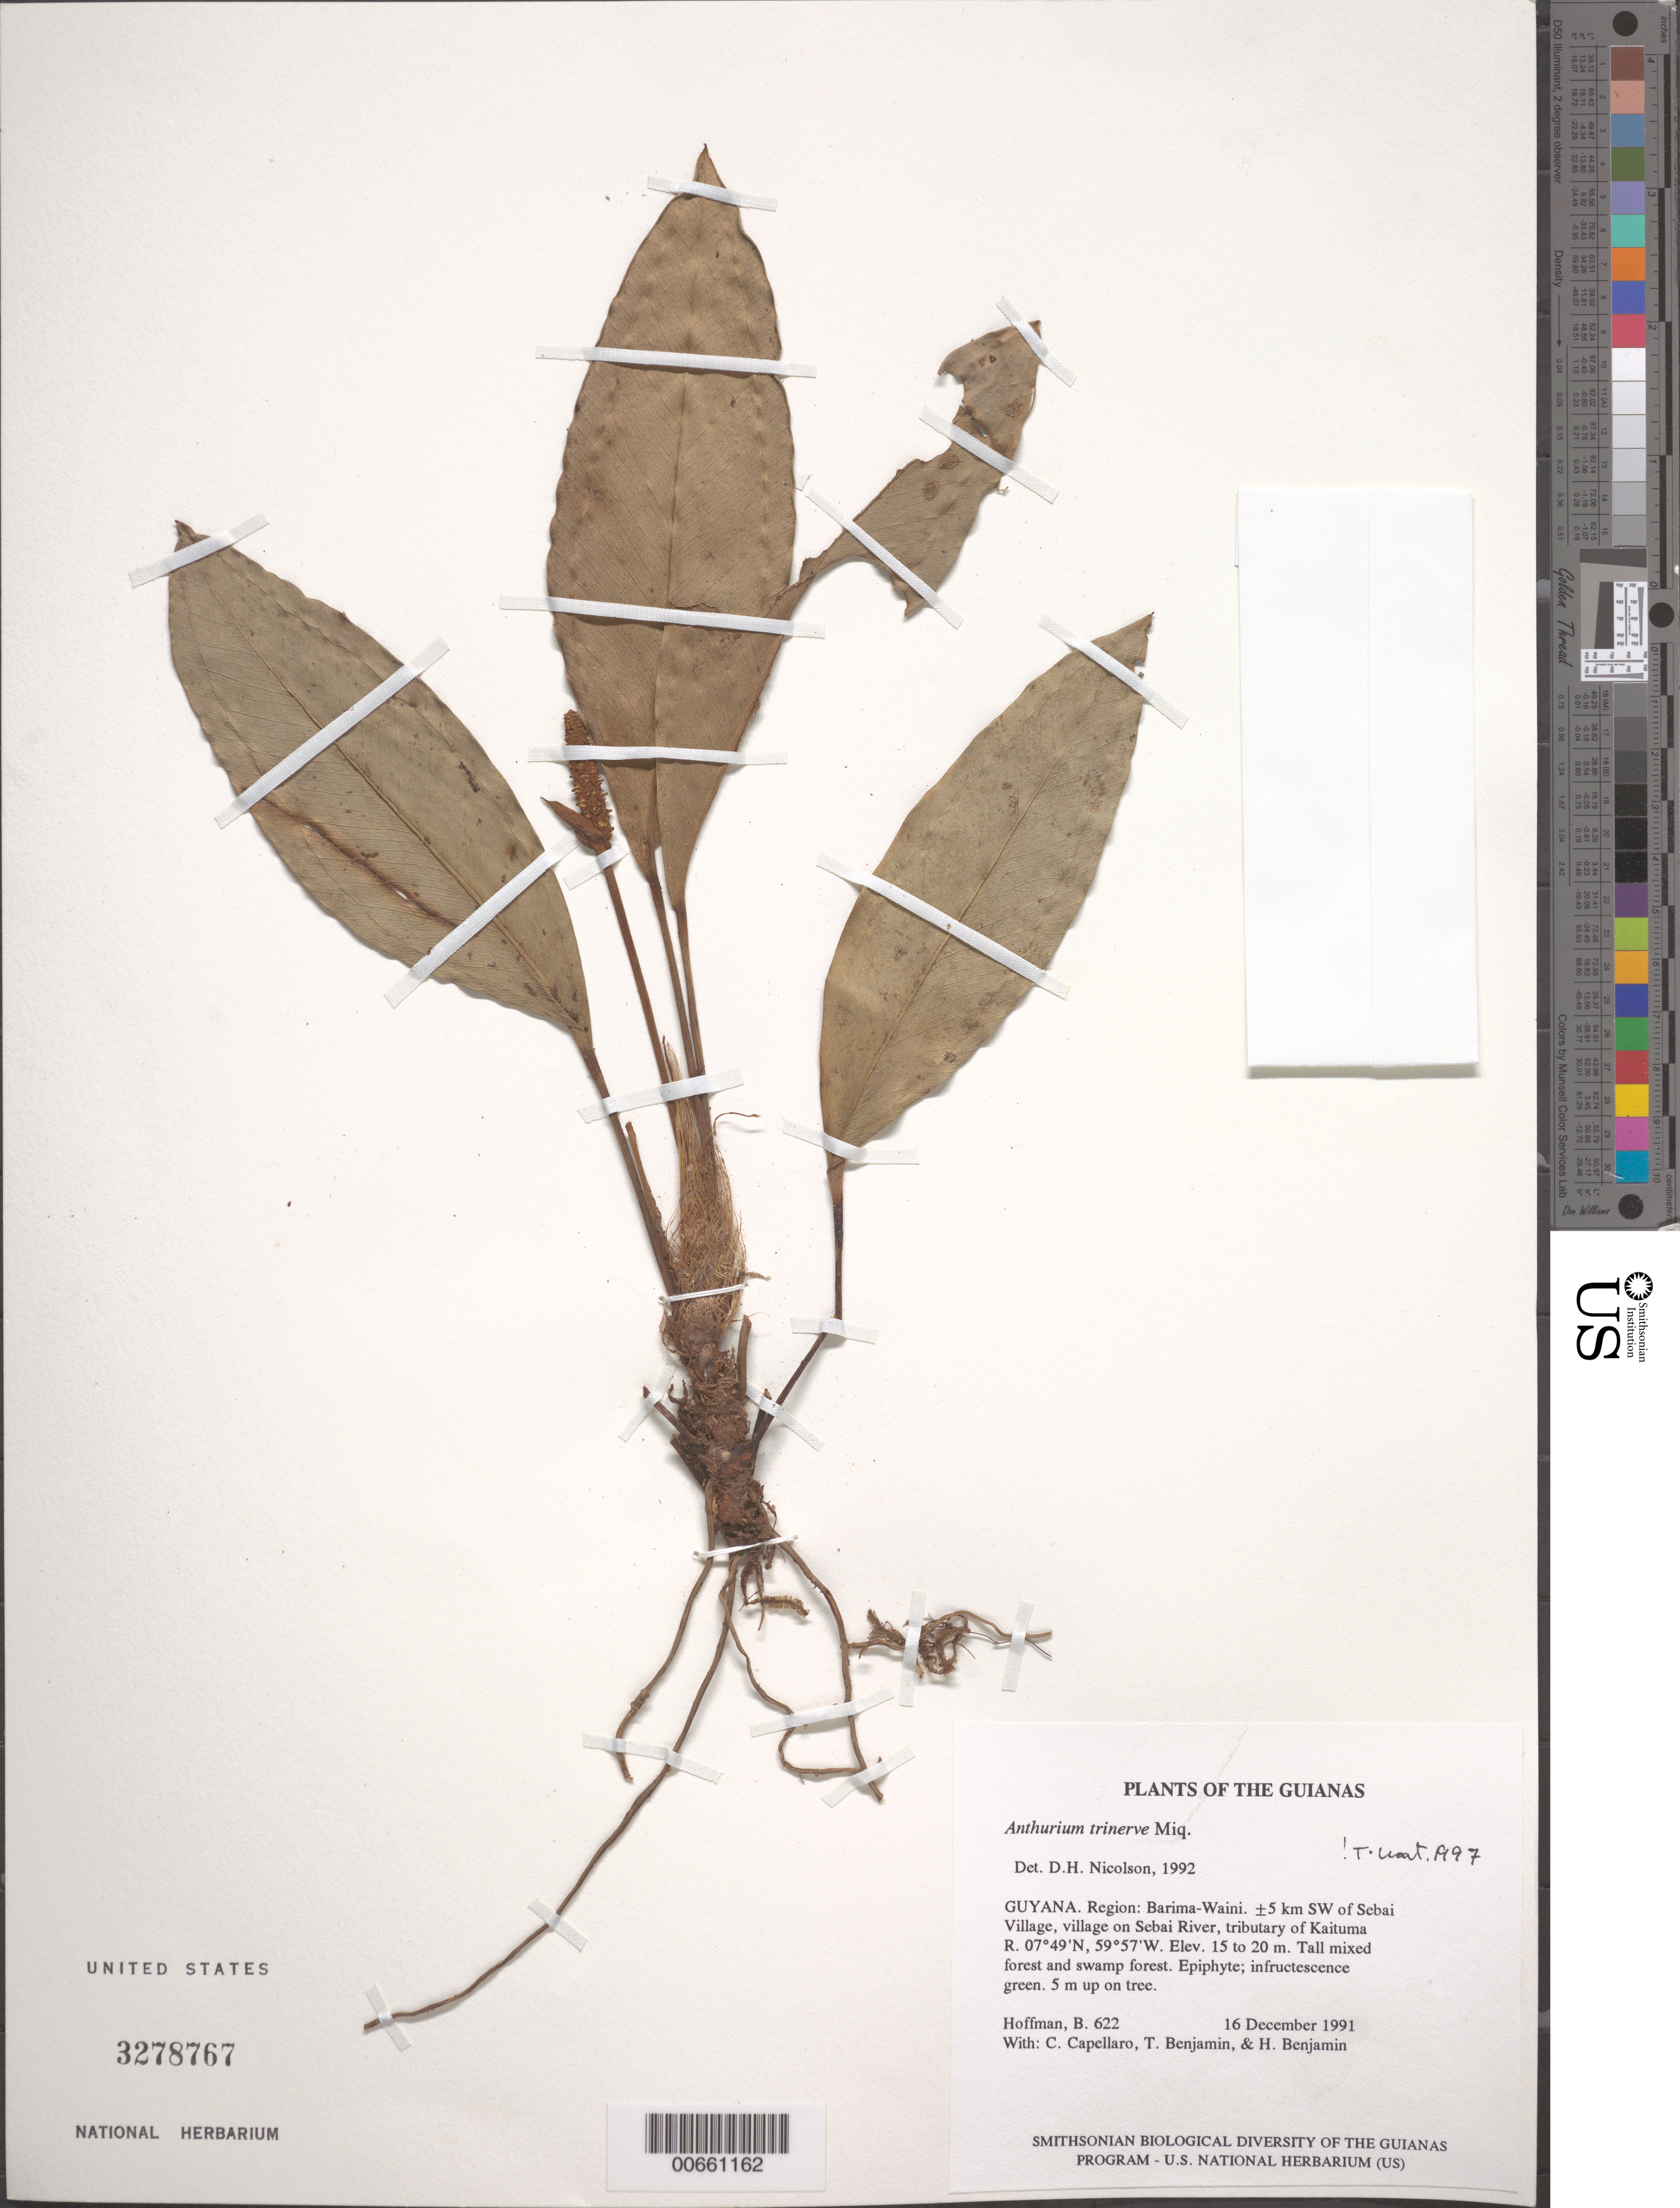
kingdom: Plantae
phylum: Tracheophyta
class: Liliopsida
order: Alismatales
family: Araceae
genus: Anthurium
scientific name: Anthurium trinervium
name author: Miq.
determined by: Croat, Thomas B., Missouri Botanical Garden (MO)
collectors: B. Hoffman, C. Capellaro, T. Benjamin & H. Benjamin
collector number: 622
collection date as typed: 16 December 1991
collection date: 1991-12-16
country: Guyana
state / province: Barima-Waini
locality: ±5 km SW of Sebai Village, on Sebai River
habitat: Tall mixed forest and swamp forest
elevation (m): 15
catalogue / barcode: US 3278767